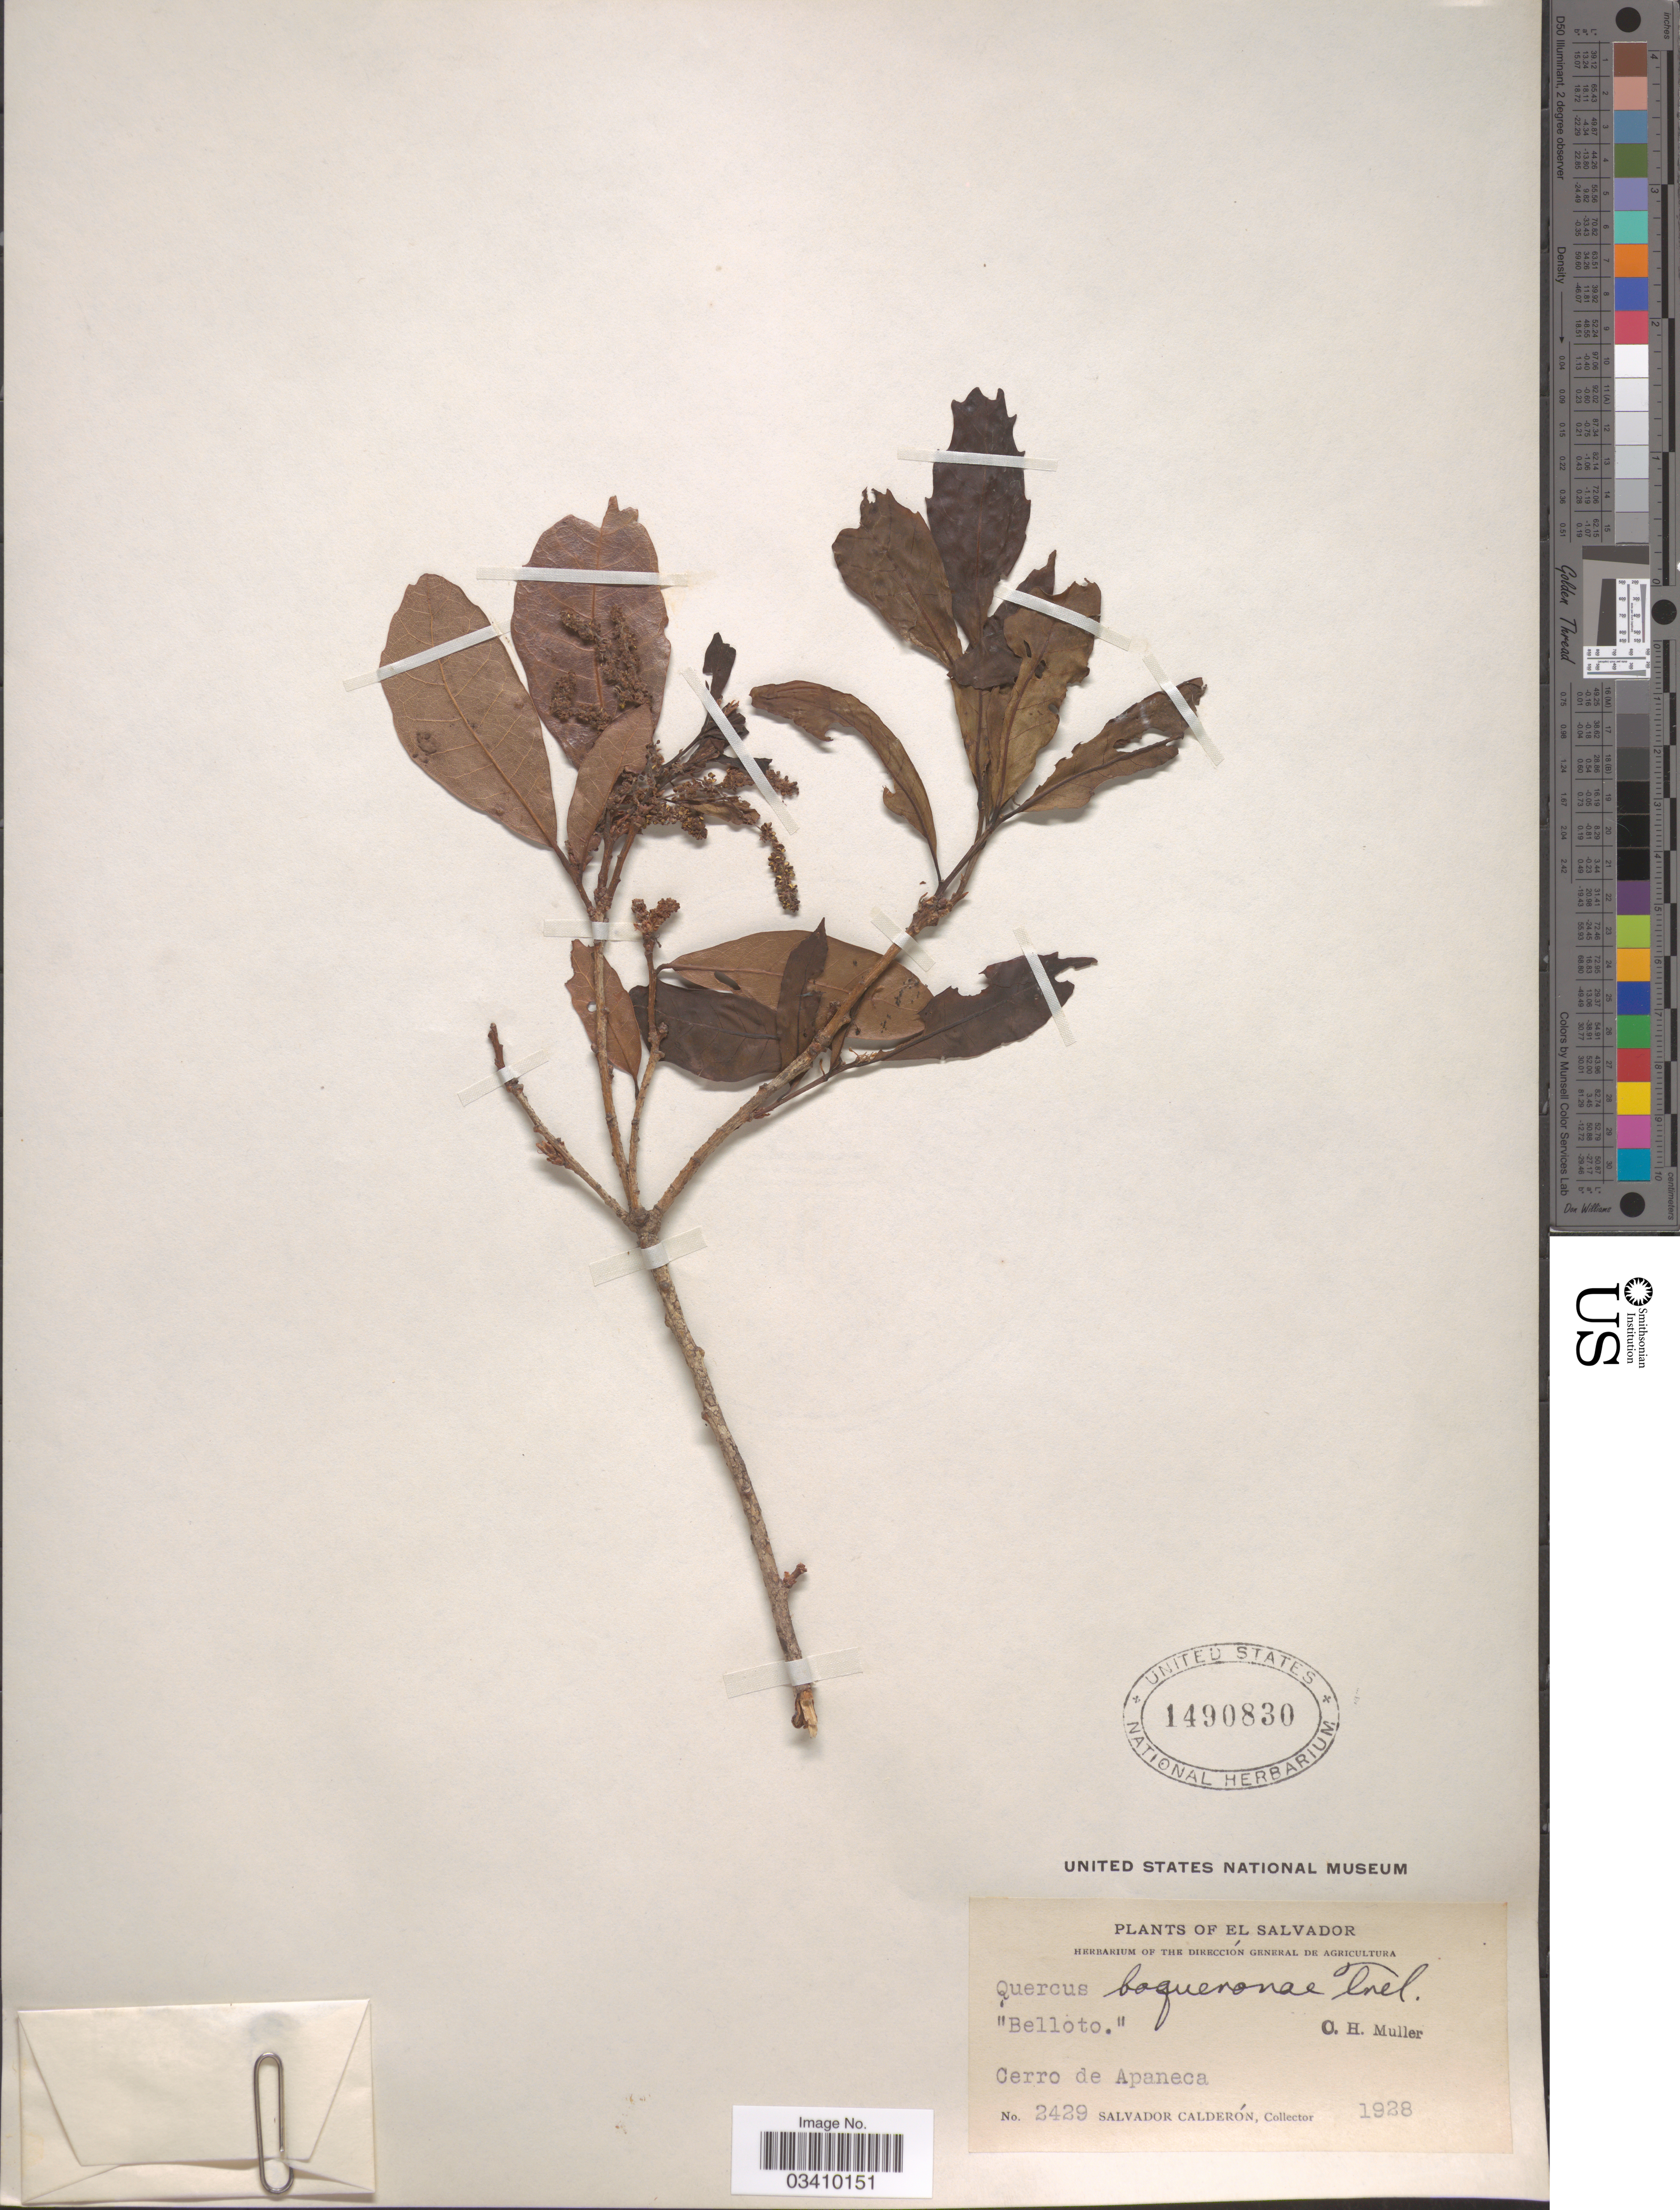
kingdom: Plantae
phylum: Tracheophyta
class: Magnoliopsida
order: Fagales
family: Fagaceae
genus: Quercus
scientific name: Quercus boqueronae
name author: Trel.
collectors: S. Calderón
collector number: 2429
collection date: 1928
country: El Salvador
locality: Cerro de Apaneca.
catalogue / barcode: US 1490830